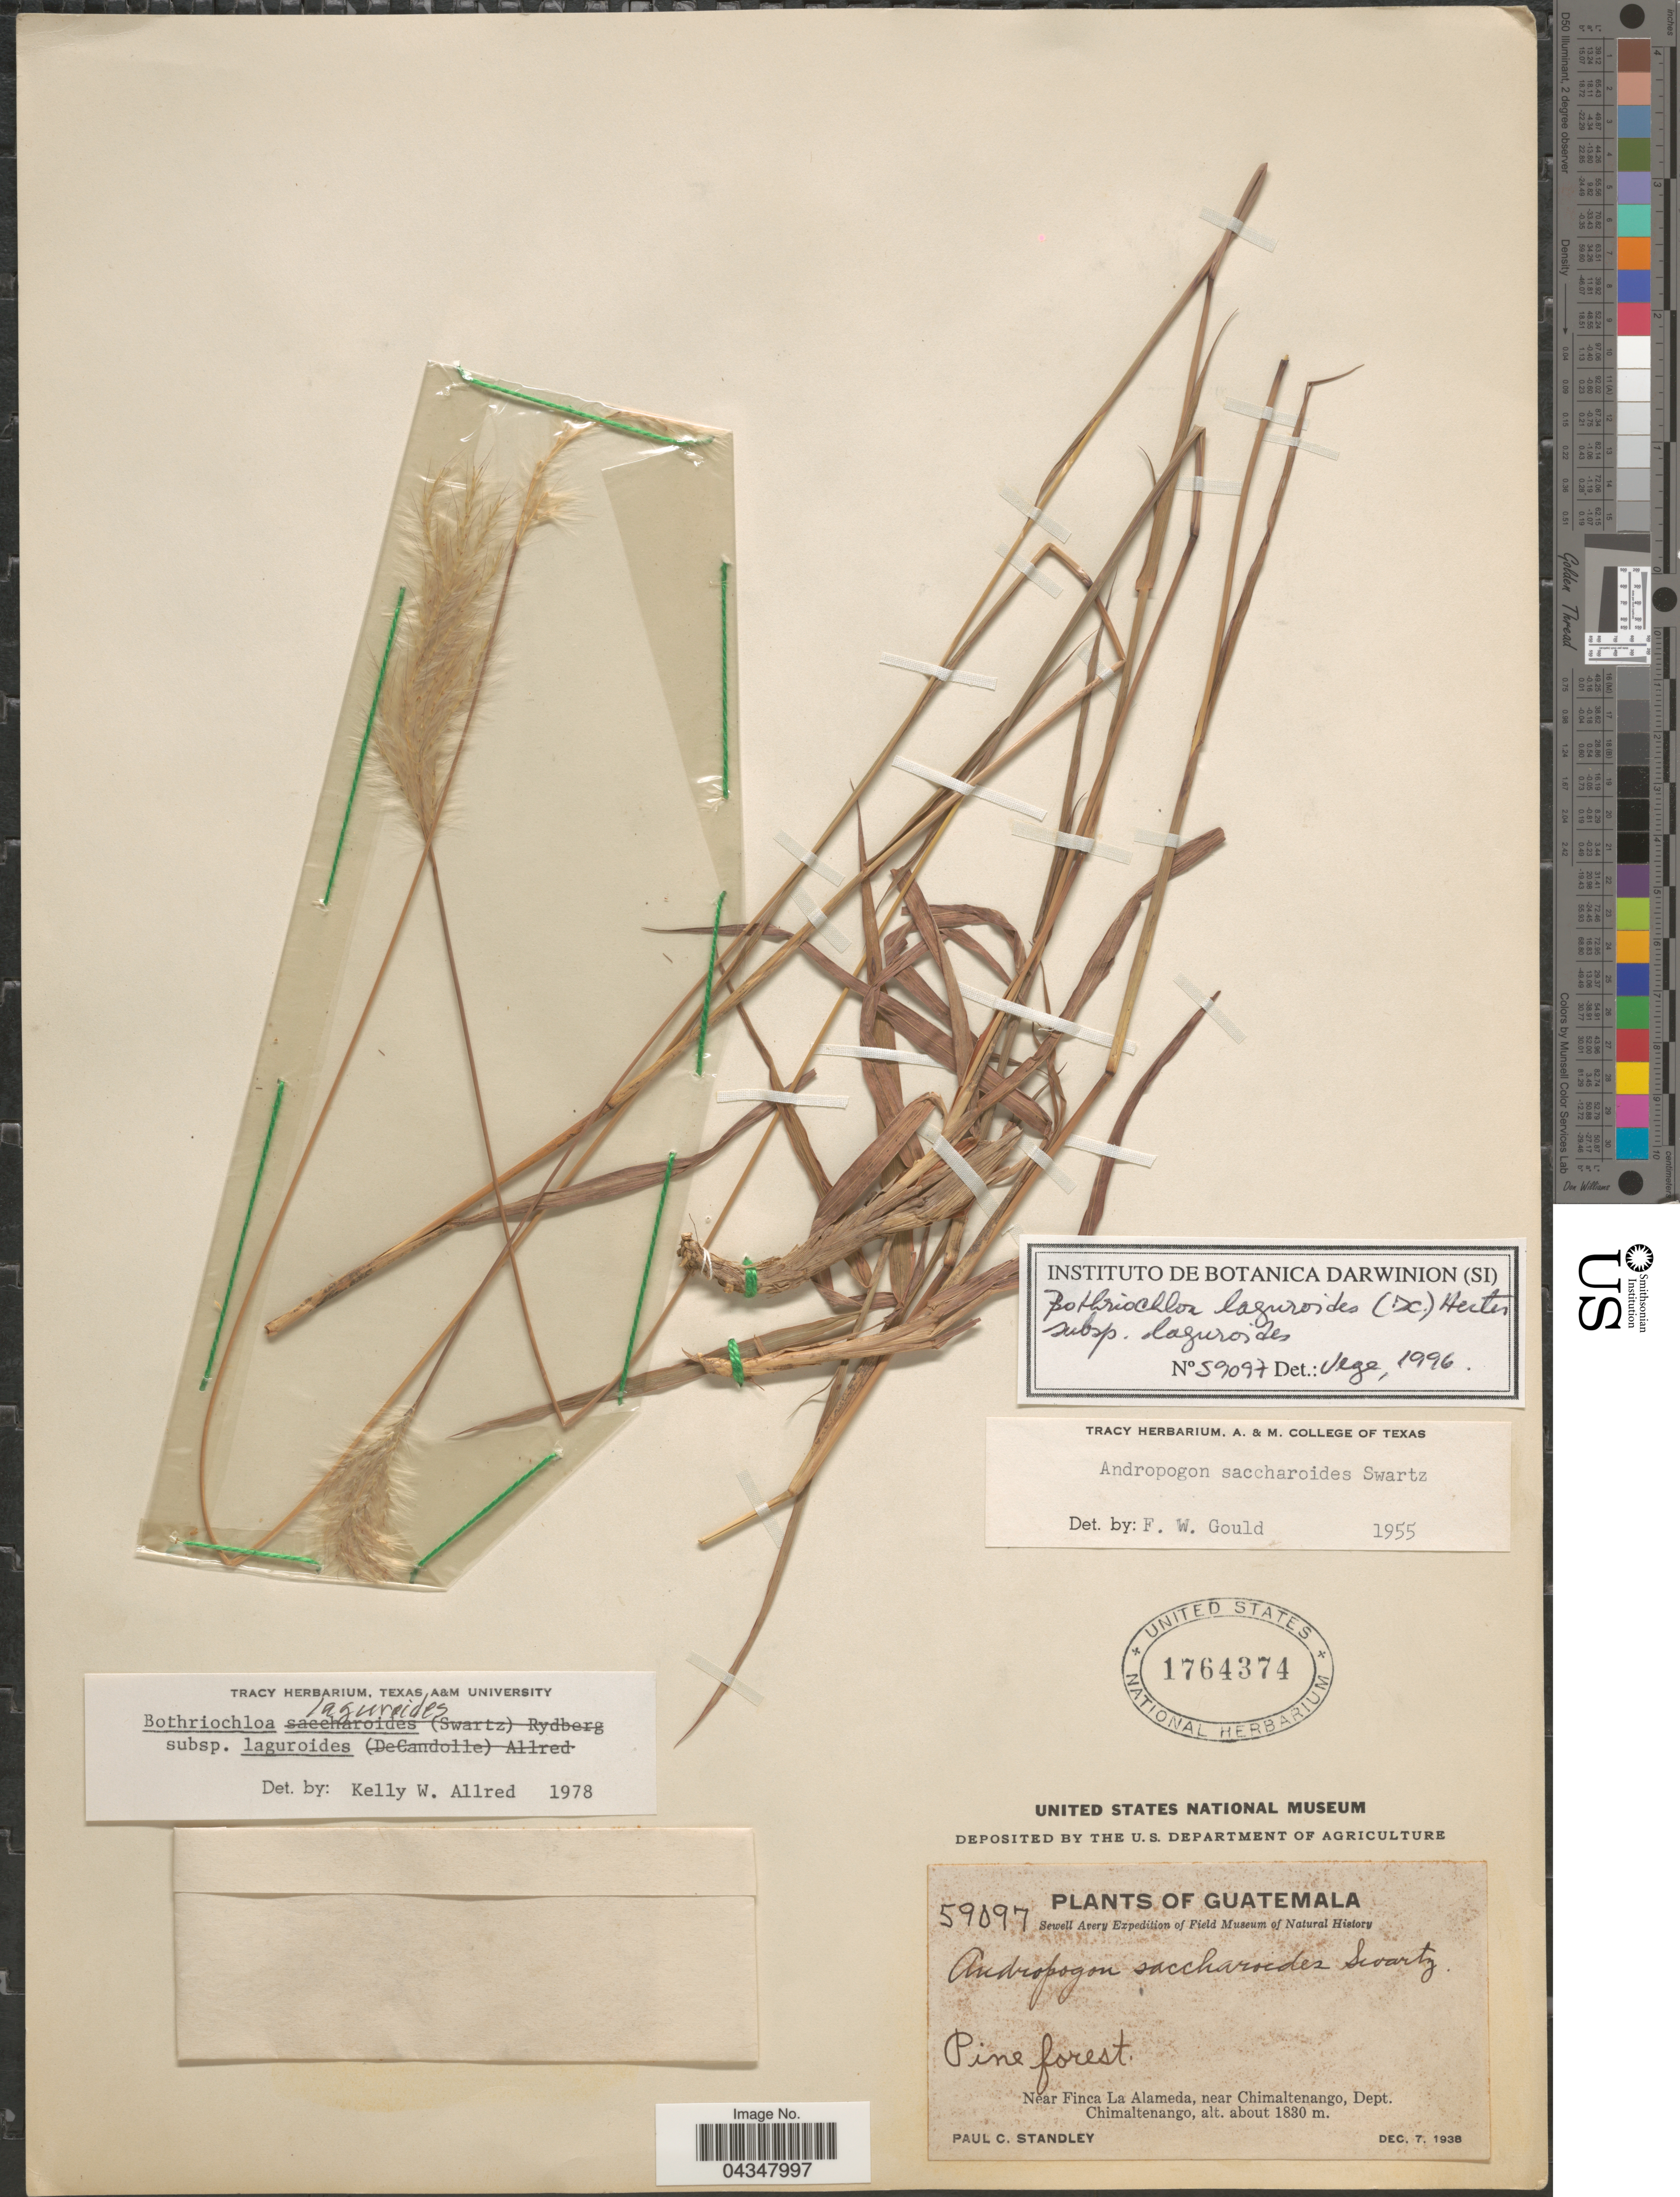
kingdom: Plantae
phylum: Tracheophyta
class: Liliopsida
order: Poales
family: Poaceae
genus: Bothriochloa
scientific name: Bothriochloa laguroides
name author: (DC.) Herter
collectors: P. C. Standley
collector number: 59097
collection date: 1938-12-07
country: Guatemala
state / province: Chimaltenango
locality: Sewell Avery Exepedition. Pine forest. Near Fina La Alameda, near Chimaltenango, Dept. Chimaltenango.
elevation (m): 1830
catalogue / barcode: US 1764374